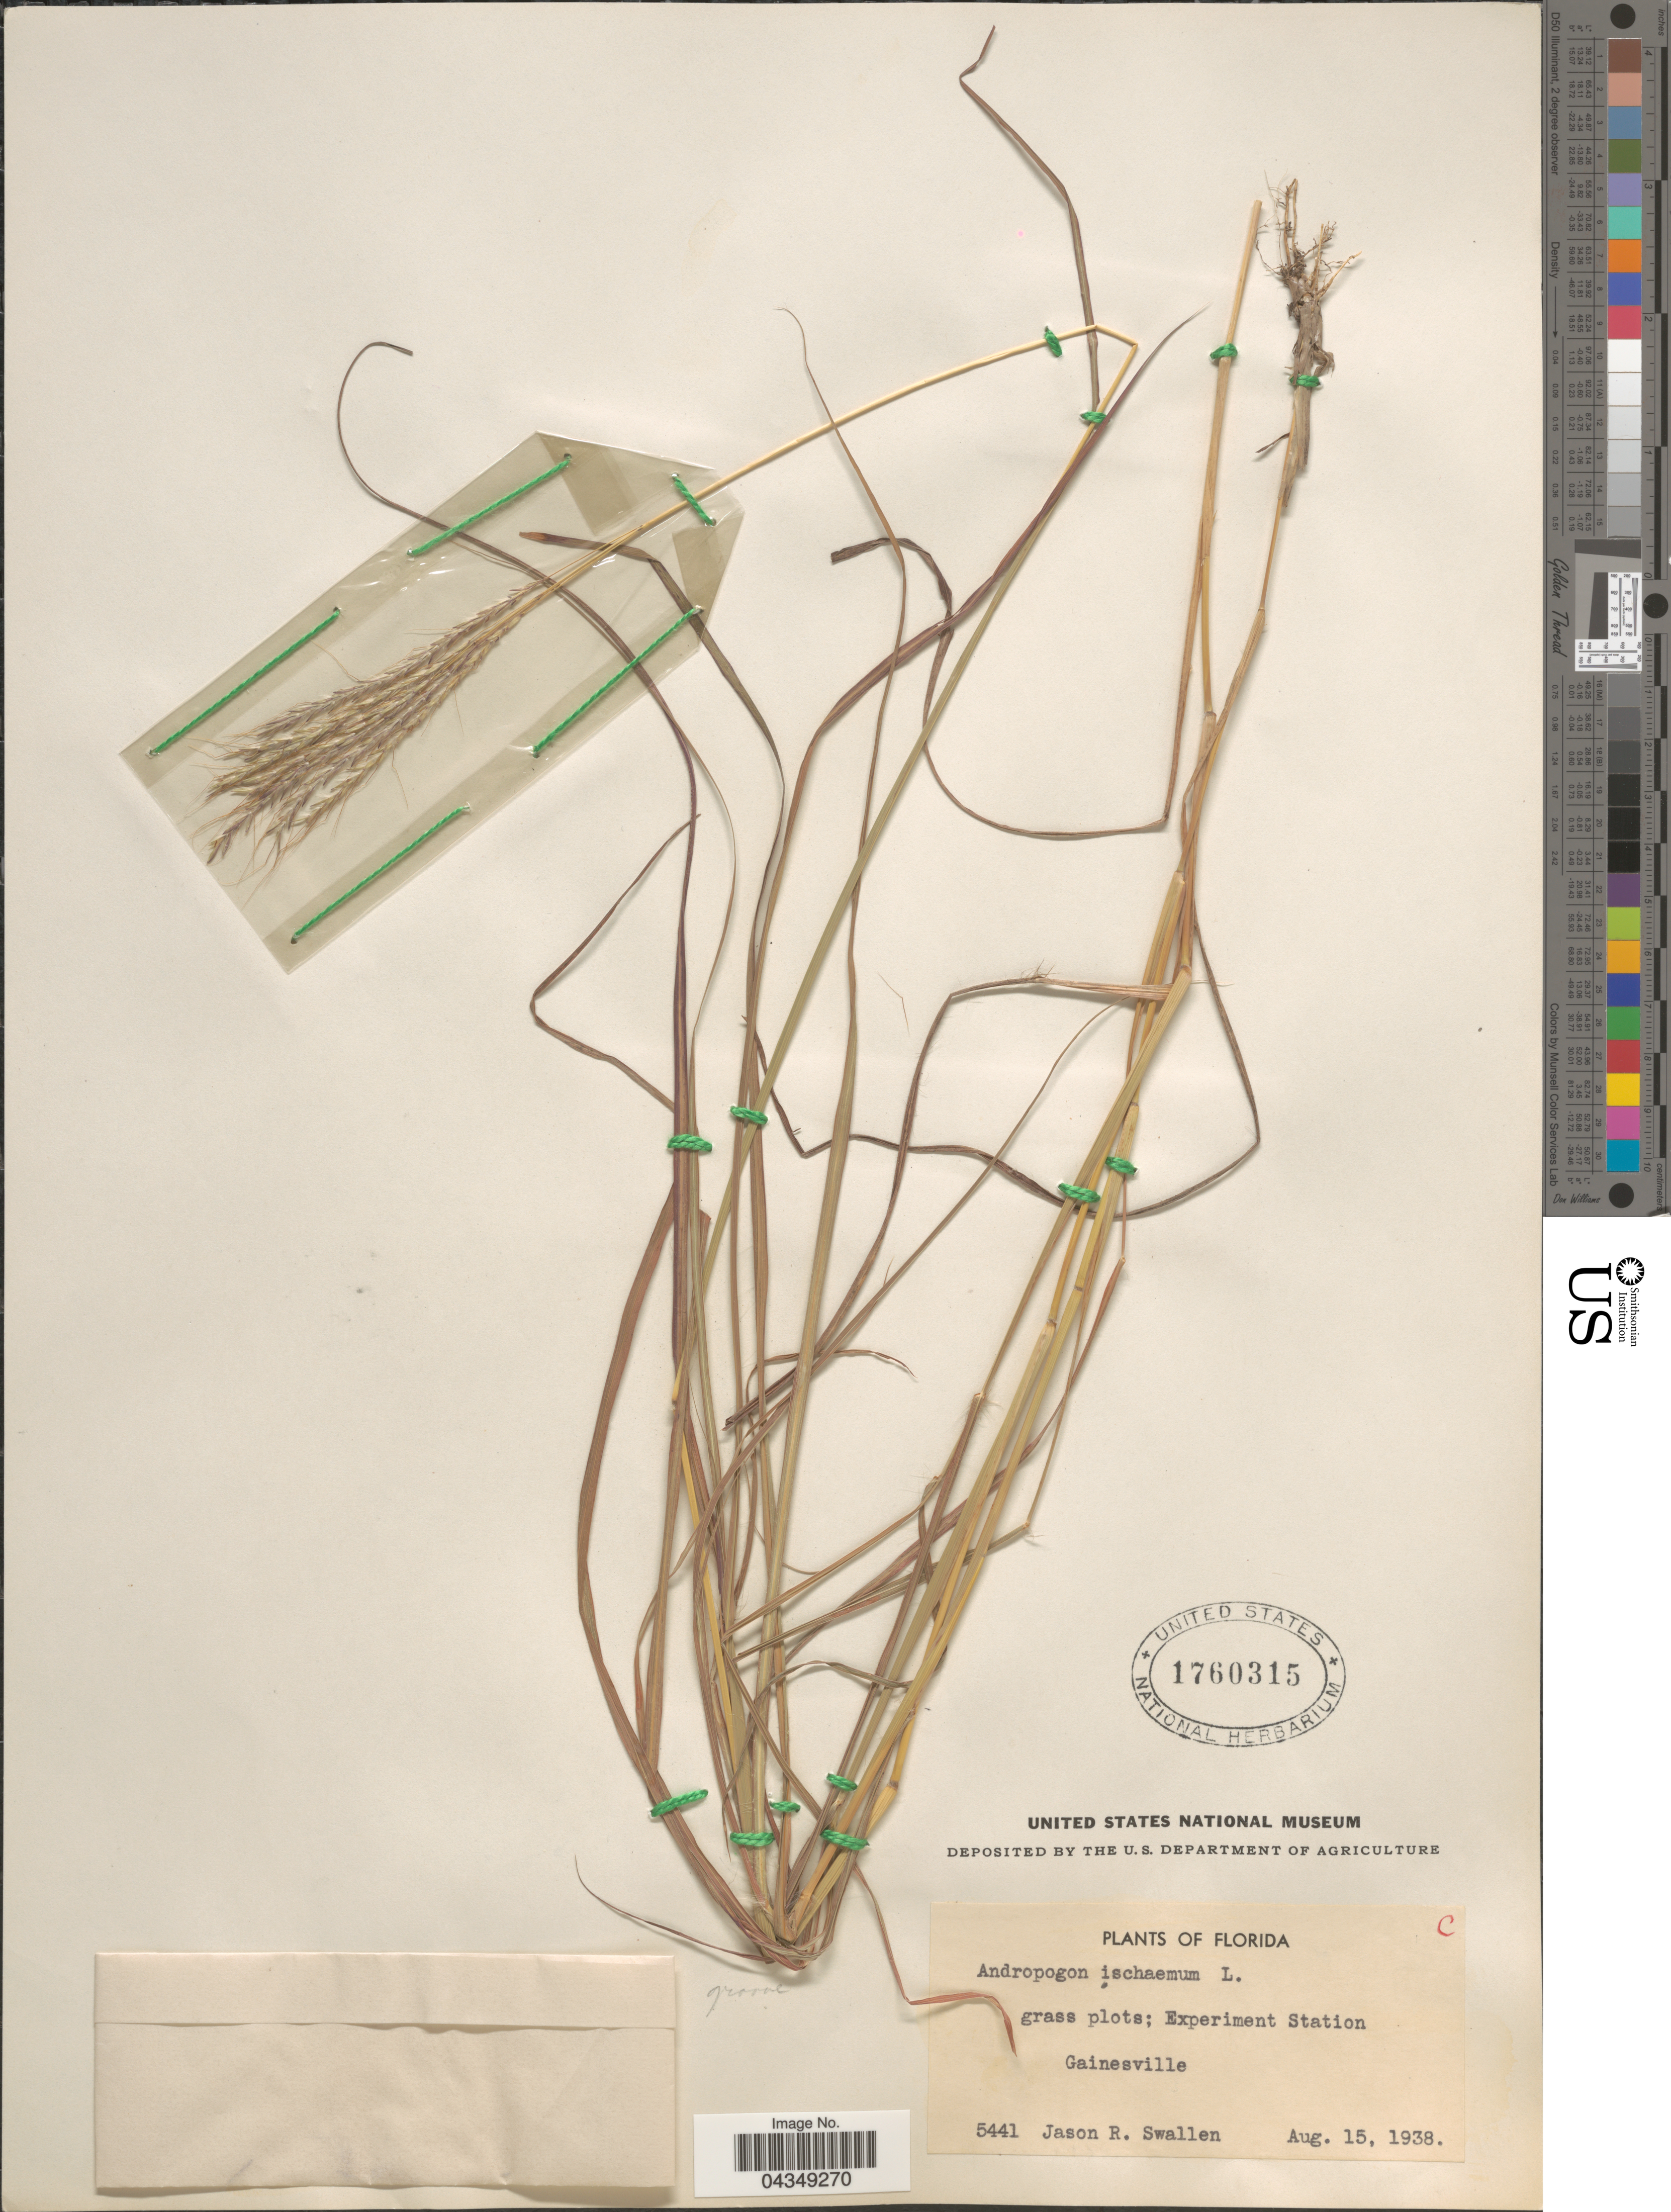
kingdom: Plantae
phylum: Tracheophyta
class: Liliopsida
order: Poales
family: Poaceae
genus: Bothriochloa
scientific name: Bothriochloa ischaemum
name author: (L.) Keng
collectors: J. R. Swallen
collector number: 5441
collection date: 1938-08-15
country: United States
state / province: Florida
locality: Grass plots; Experiment Station. Gainesville.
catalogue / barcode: US 1760315